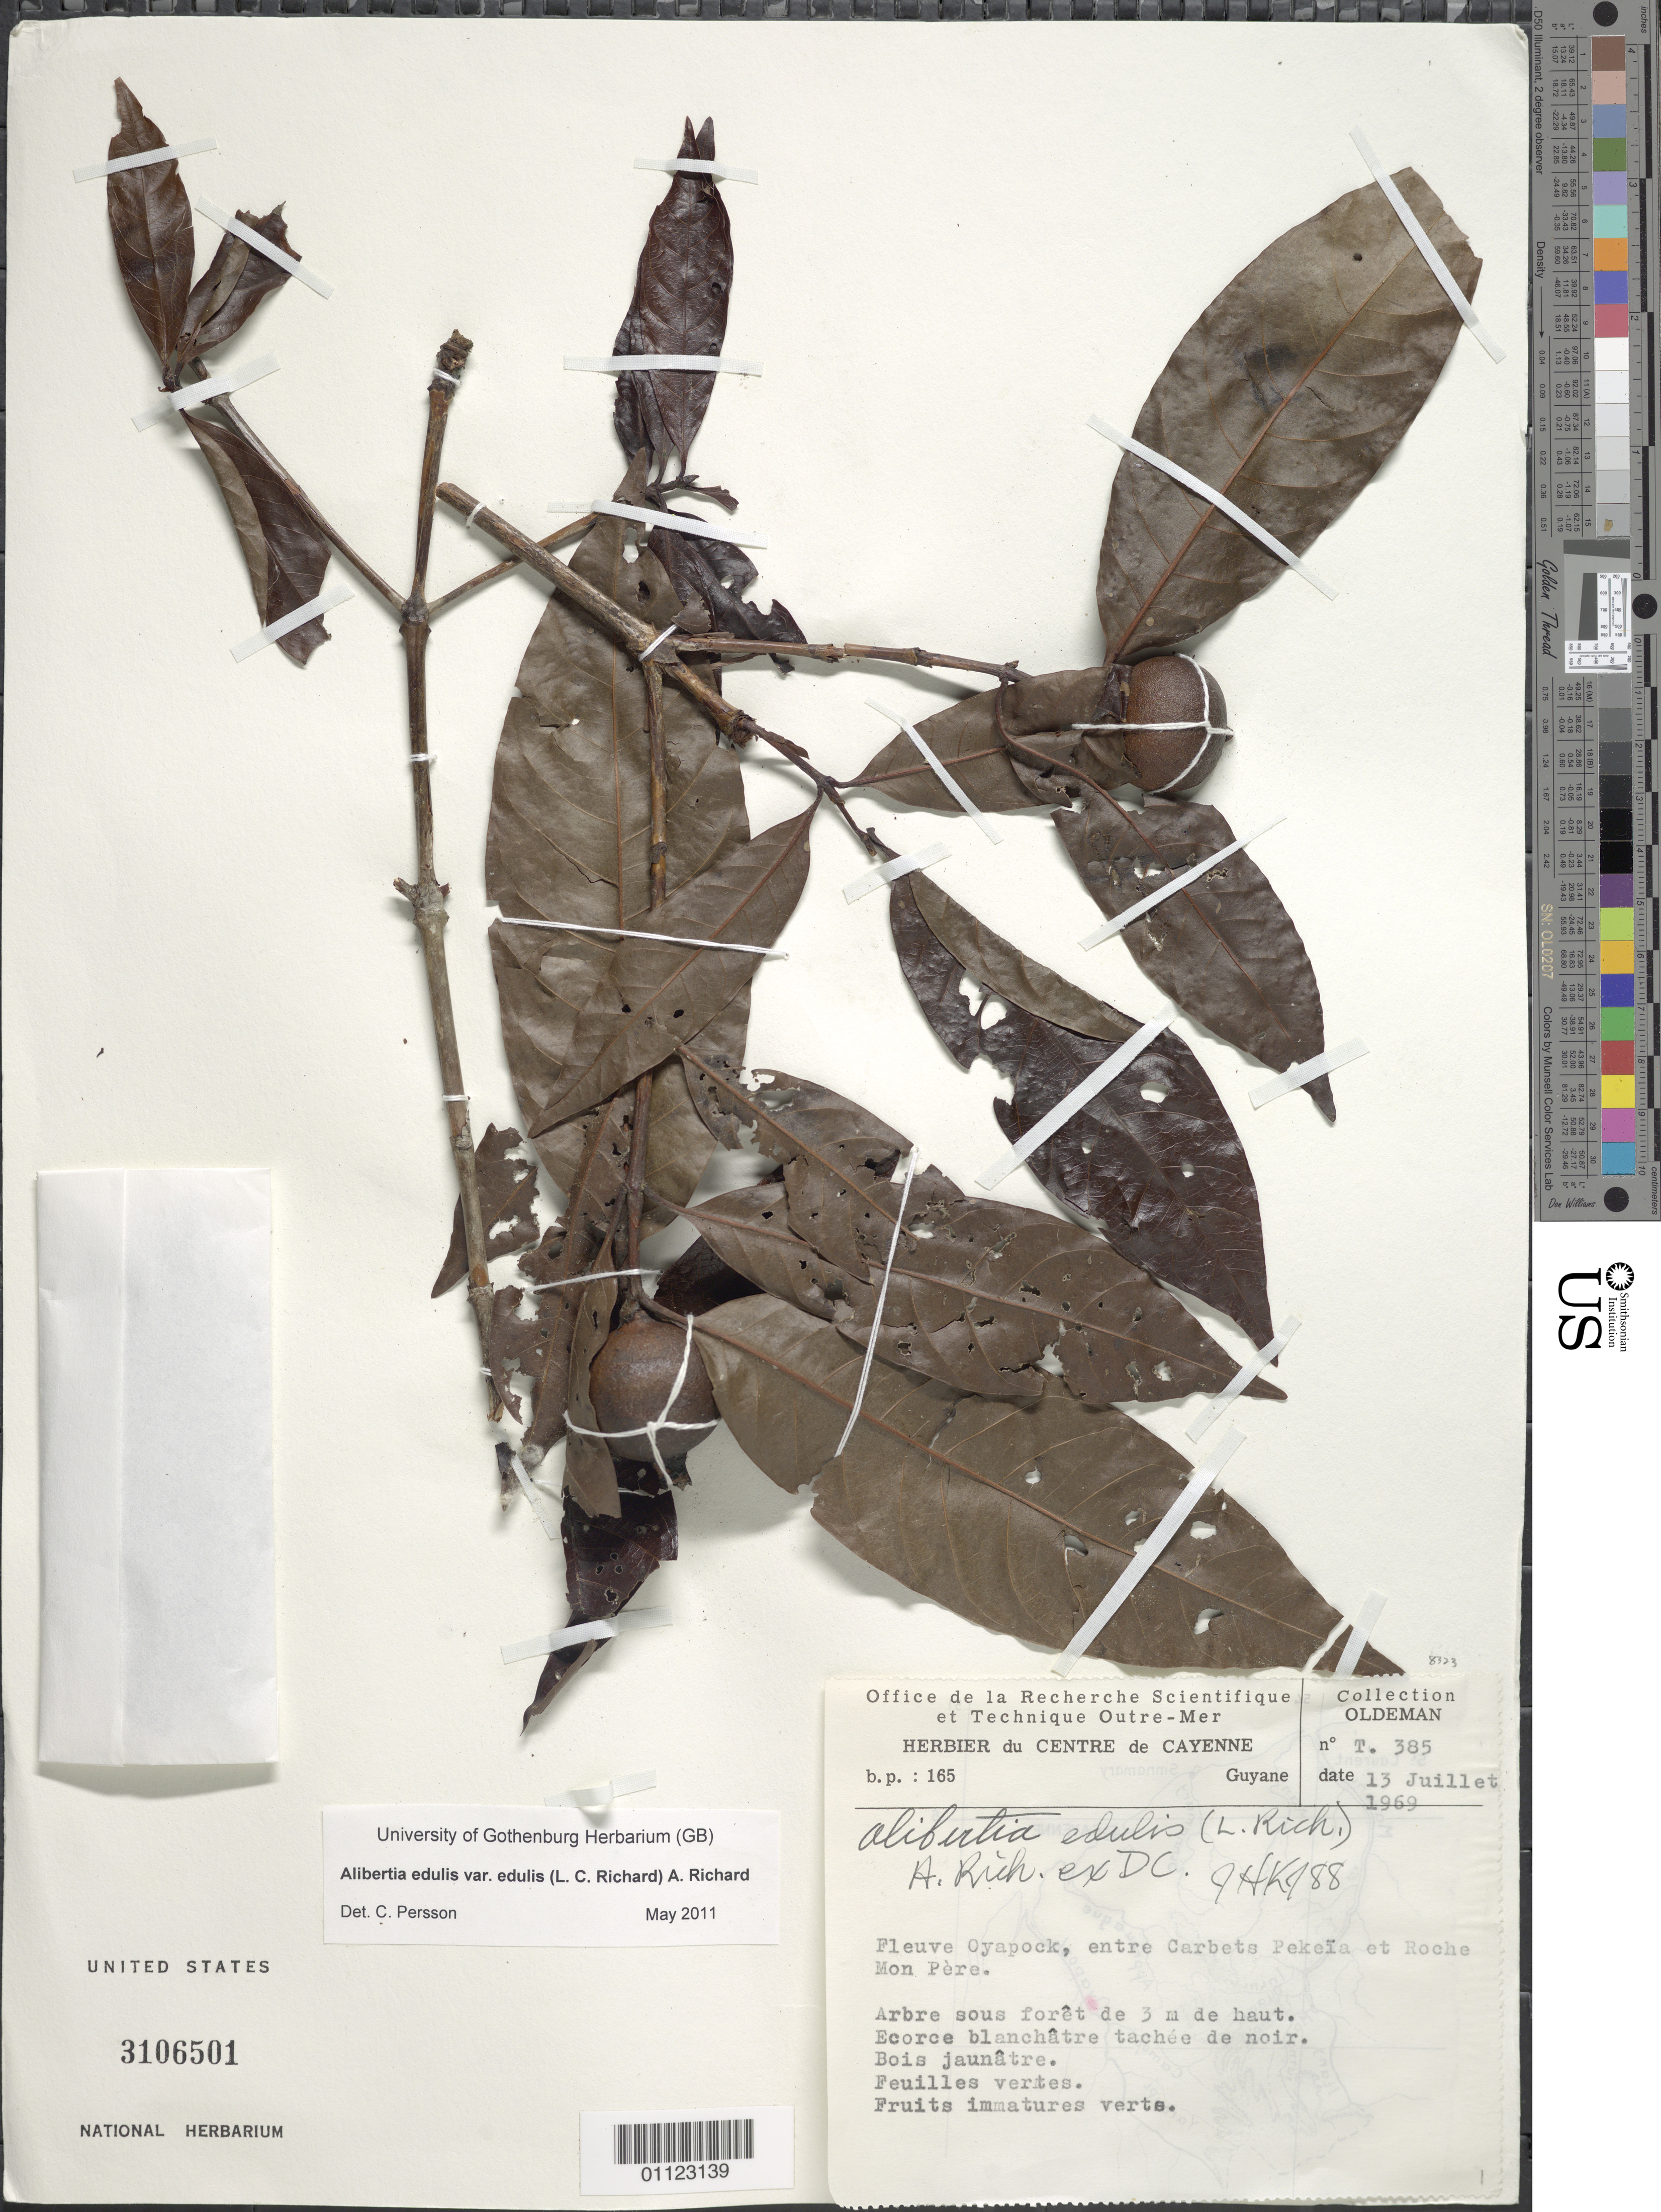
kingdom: Plantae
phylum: Tracheophyta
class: Magnoliopsida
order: Gentianales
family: Rubiaceae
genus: Alibertia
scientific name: Alibertia edulis var. edulis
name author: (Rich.) A. Rich. ex DC.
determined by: Persson, C. H.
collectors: R. Oldeman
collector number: T 385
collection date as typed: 13-Jul-69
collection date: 1969-07-13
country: French Guiana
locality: Roche Pekeïa, Bassin de l'Oyapock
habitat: Riparian forest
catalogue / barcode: US 3106501